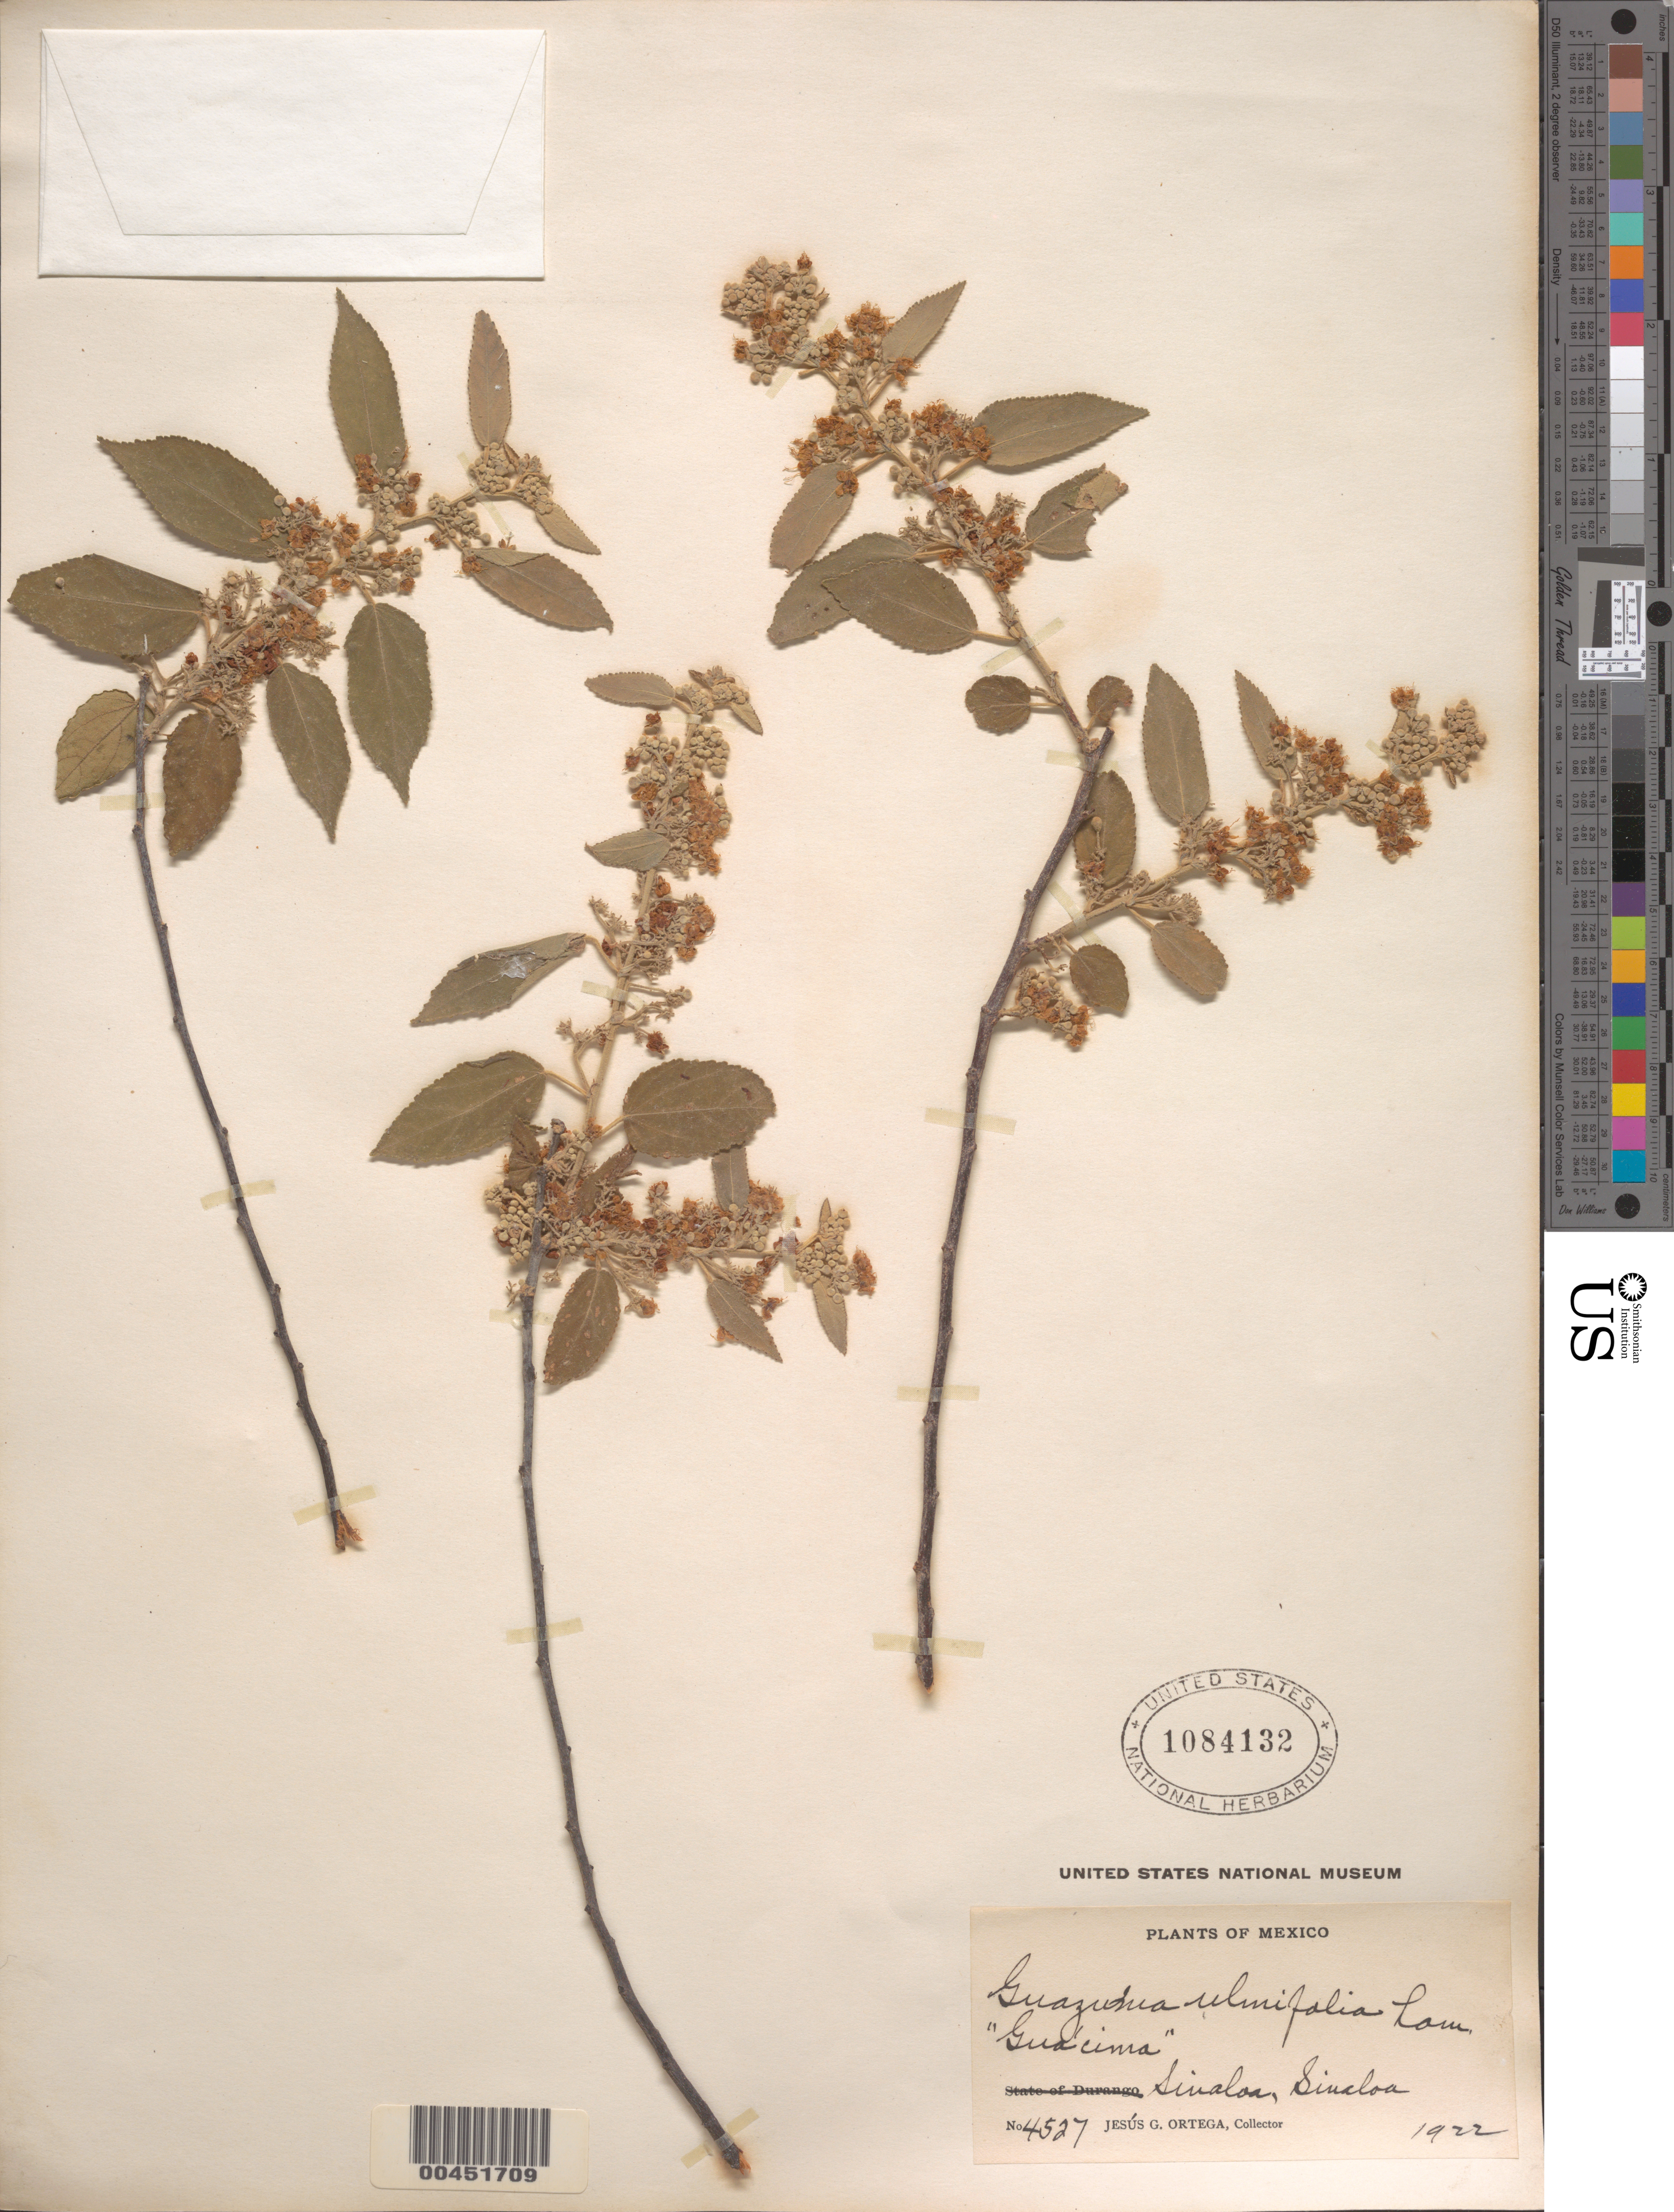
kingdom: Plantae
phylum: Tracheophyta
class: Magnoliopsida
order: Malvales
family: Malvaceae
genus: Guazuma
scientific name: Guazuma ulmifolia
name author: Lam.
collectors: J. Ortega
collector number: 4527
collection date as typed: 1922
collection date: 1922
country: Mexico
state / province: Sinaloa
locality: Sinaloa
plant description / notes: Common name: Guacima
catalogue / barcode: US 1084132